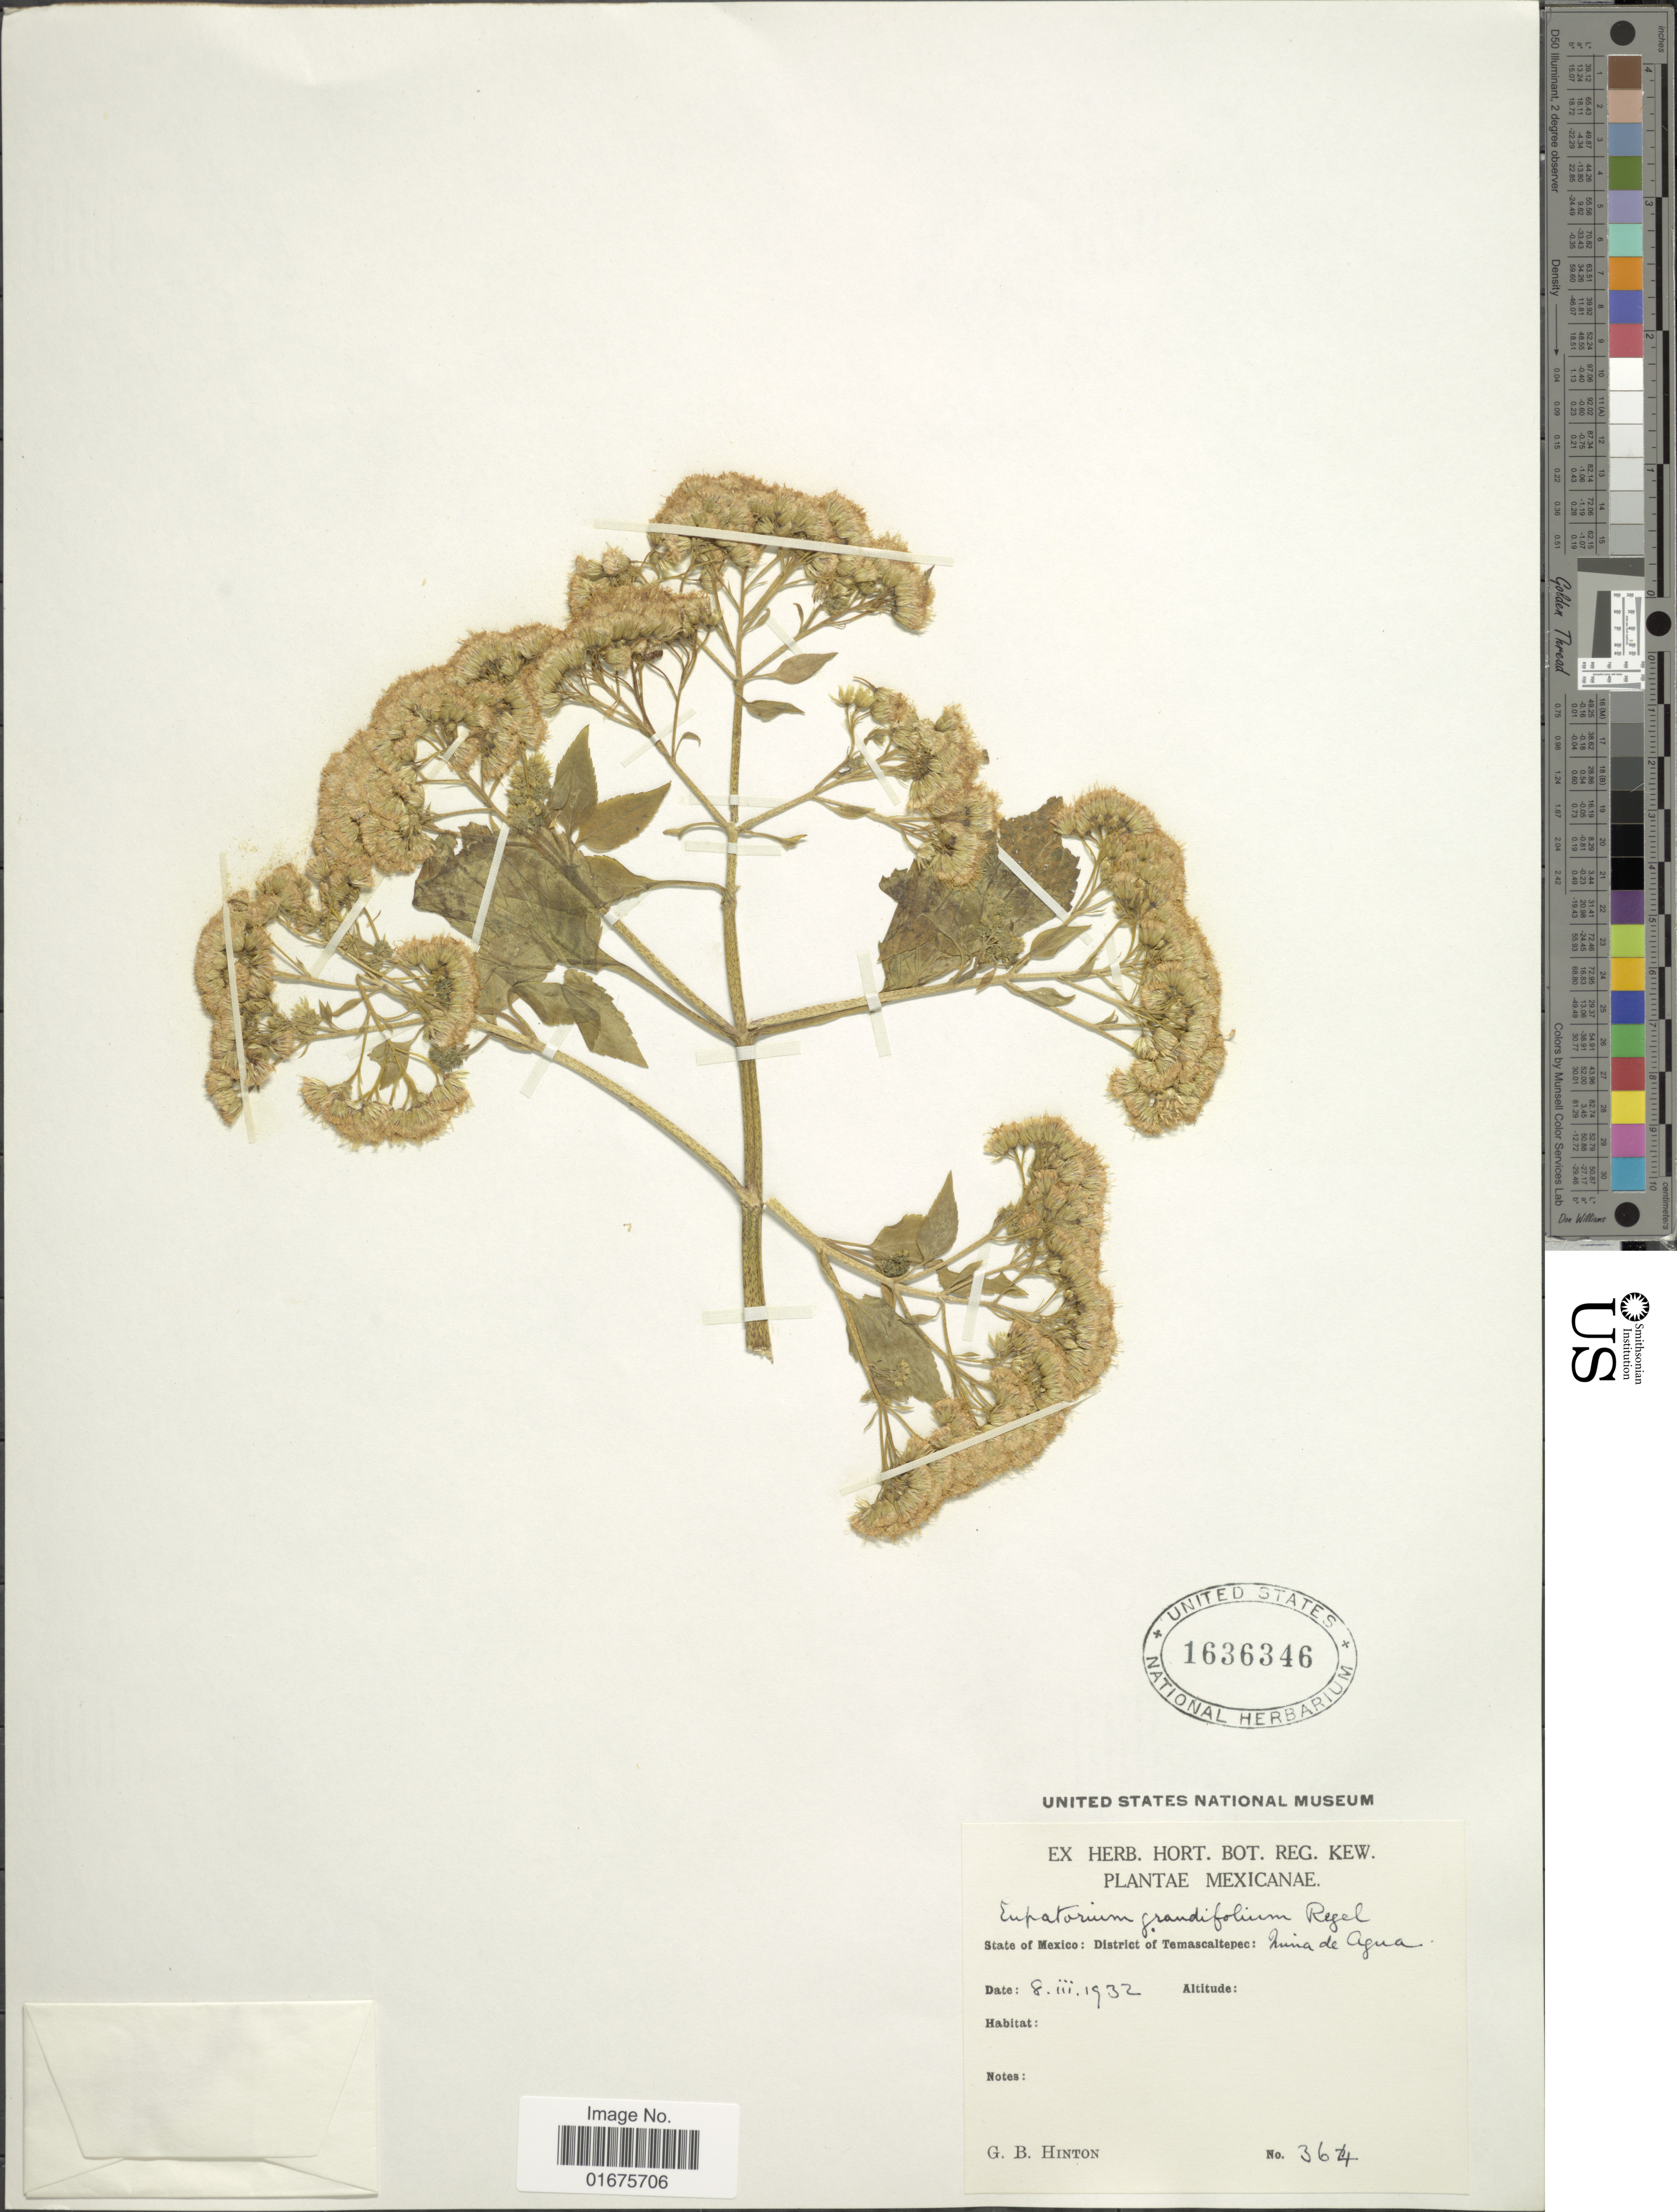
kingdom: Plantae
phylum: Tracheophyta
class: Magnoliopsida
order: Asterales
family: Asteraceae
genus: Ageratina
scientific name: Ageratina conspicua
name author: (Kunth & C.D. Bouché) R.M. King & H. Rob.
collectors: G. B. Hinton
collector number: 364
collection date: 1932-03-08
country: Mexico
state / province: México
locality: District of Temascaltepec: Zinia de Agua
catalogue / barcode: US 1636346